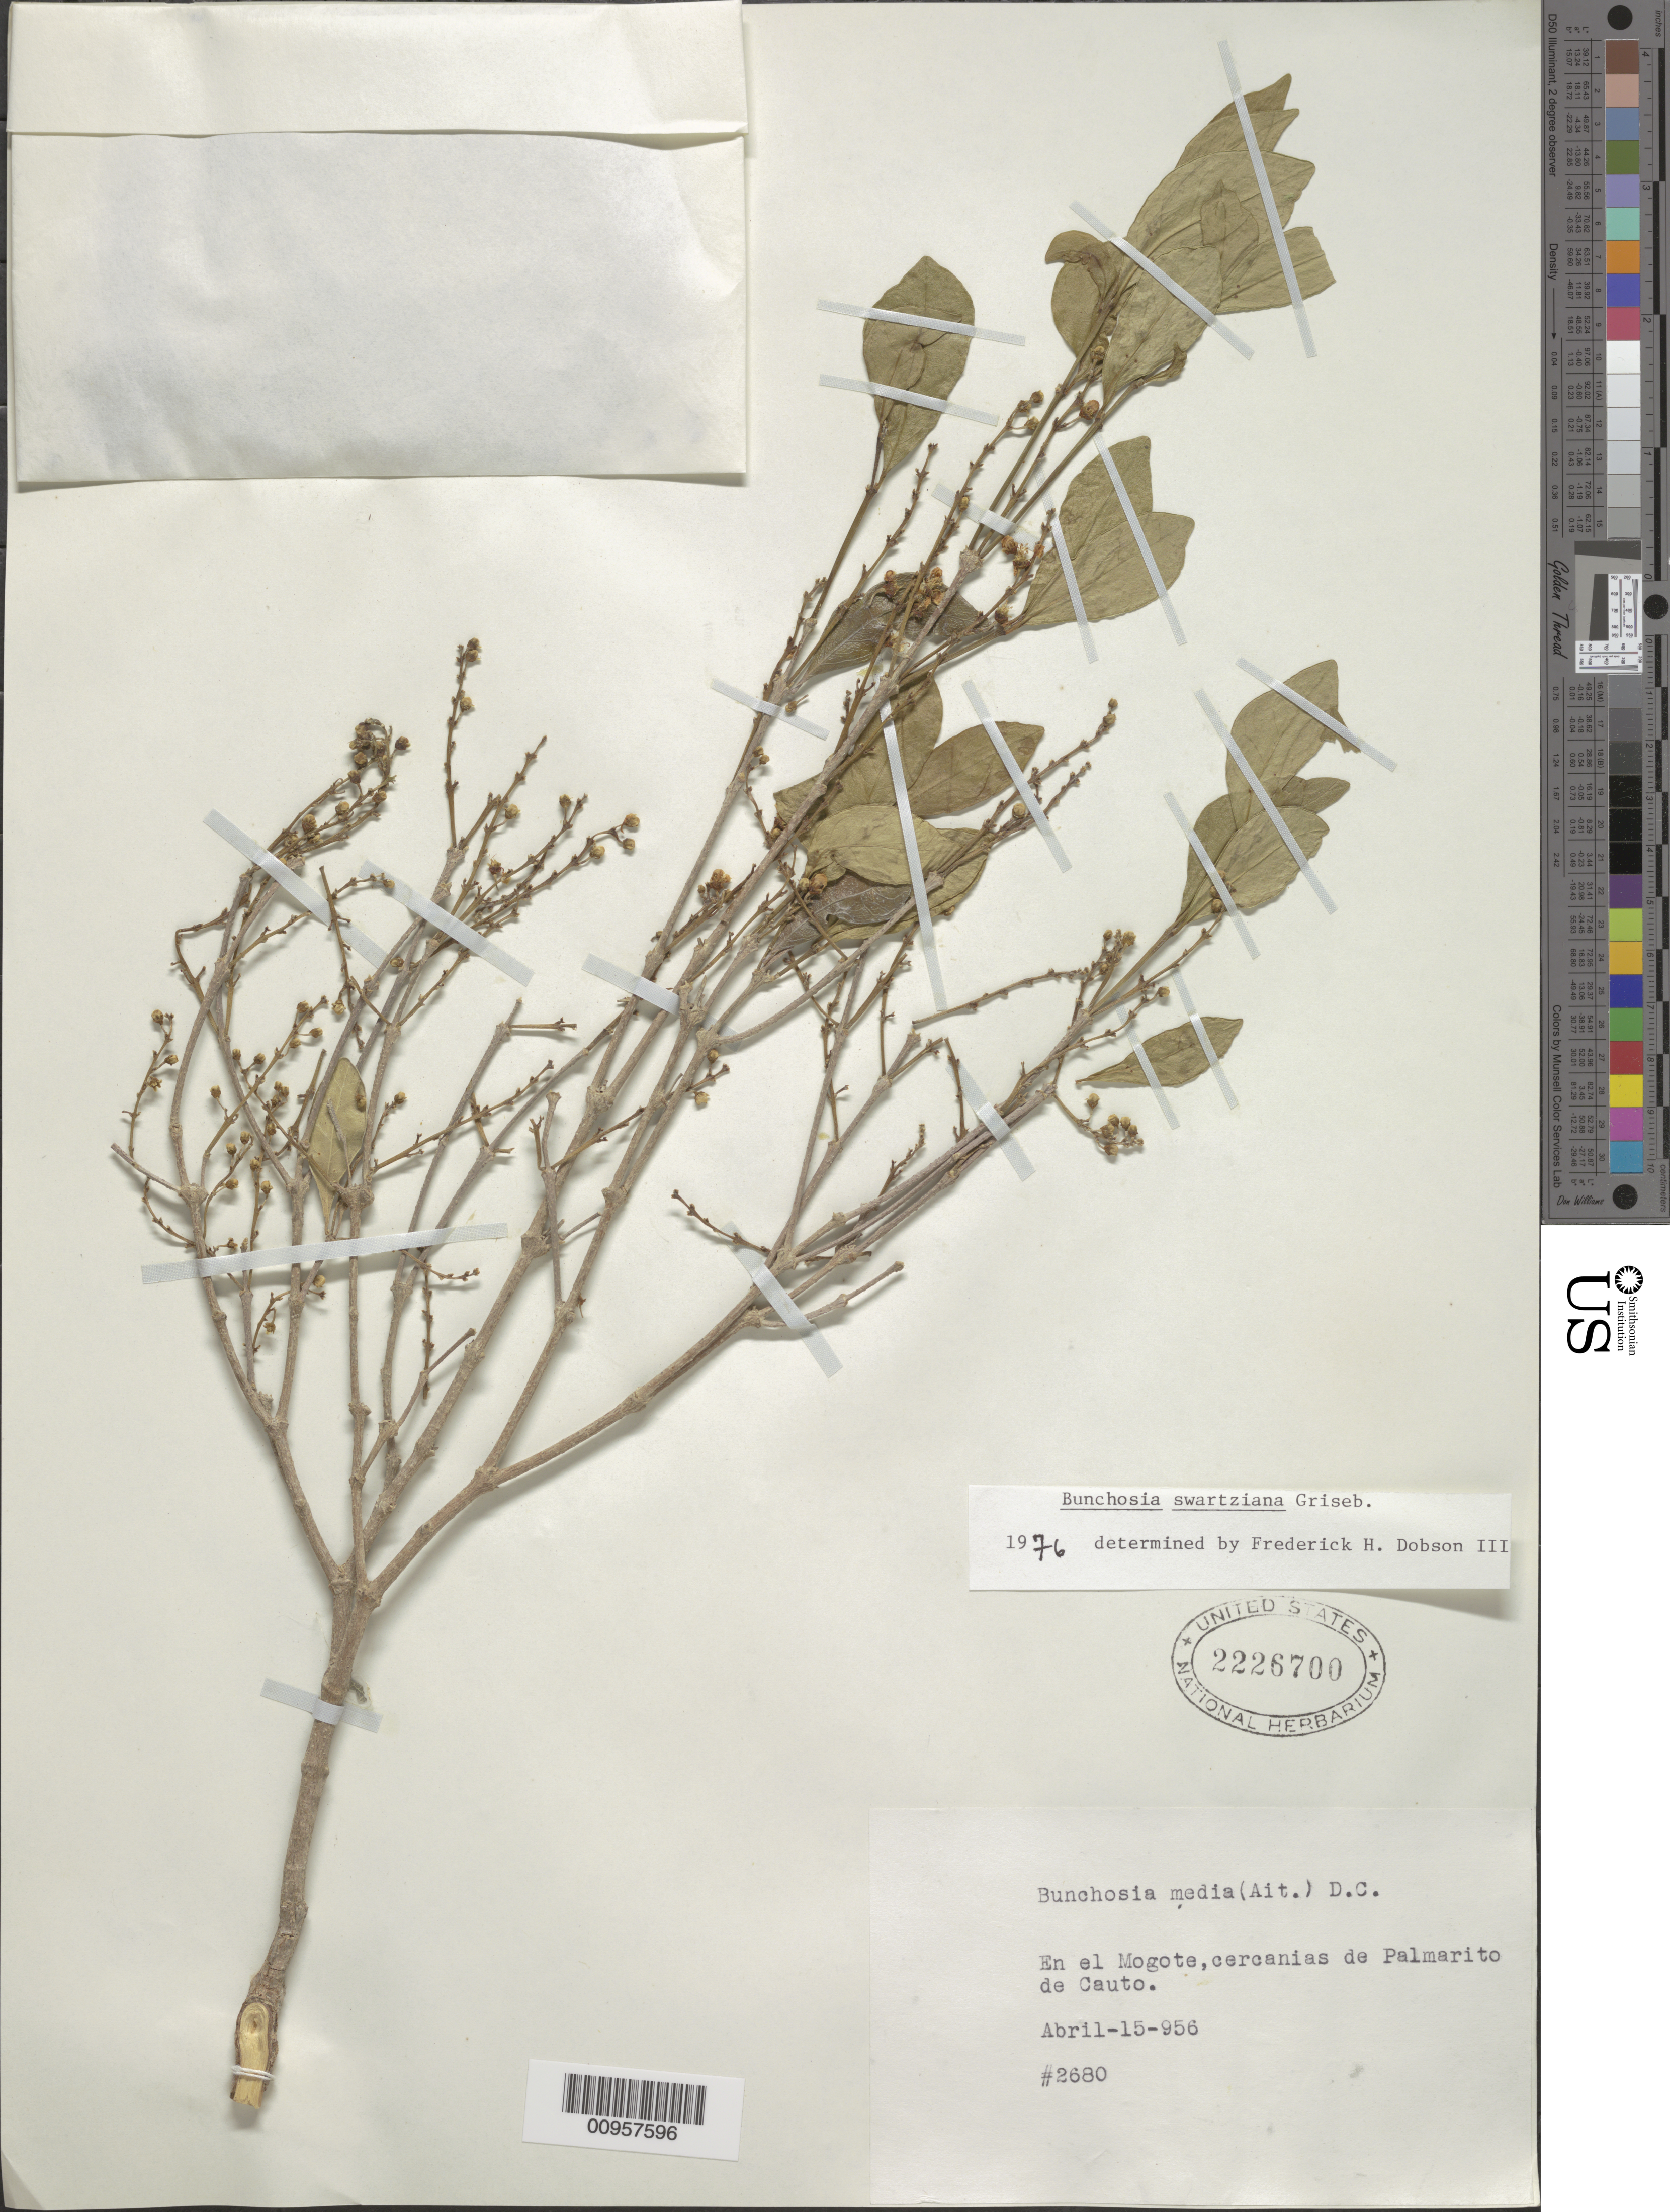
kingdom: Plantae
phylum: Tracheophyta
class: Magnoliopsida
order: Malpighiales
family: Malpighiaceae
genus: Bunchosia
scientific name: Bunchosia swartziana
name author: Griseb.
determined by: Dobson, F. H., III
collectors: M. López Figueiras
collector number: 2680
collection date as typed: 15 Apr 1956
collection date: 1956-04-15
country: Cuba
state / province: Oriente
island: Cuba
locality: El Mogote, cercanias de Palmarito de Cauto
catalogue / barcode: US 2226700